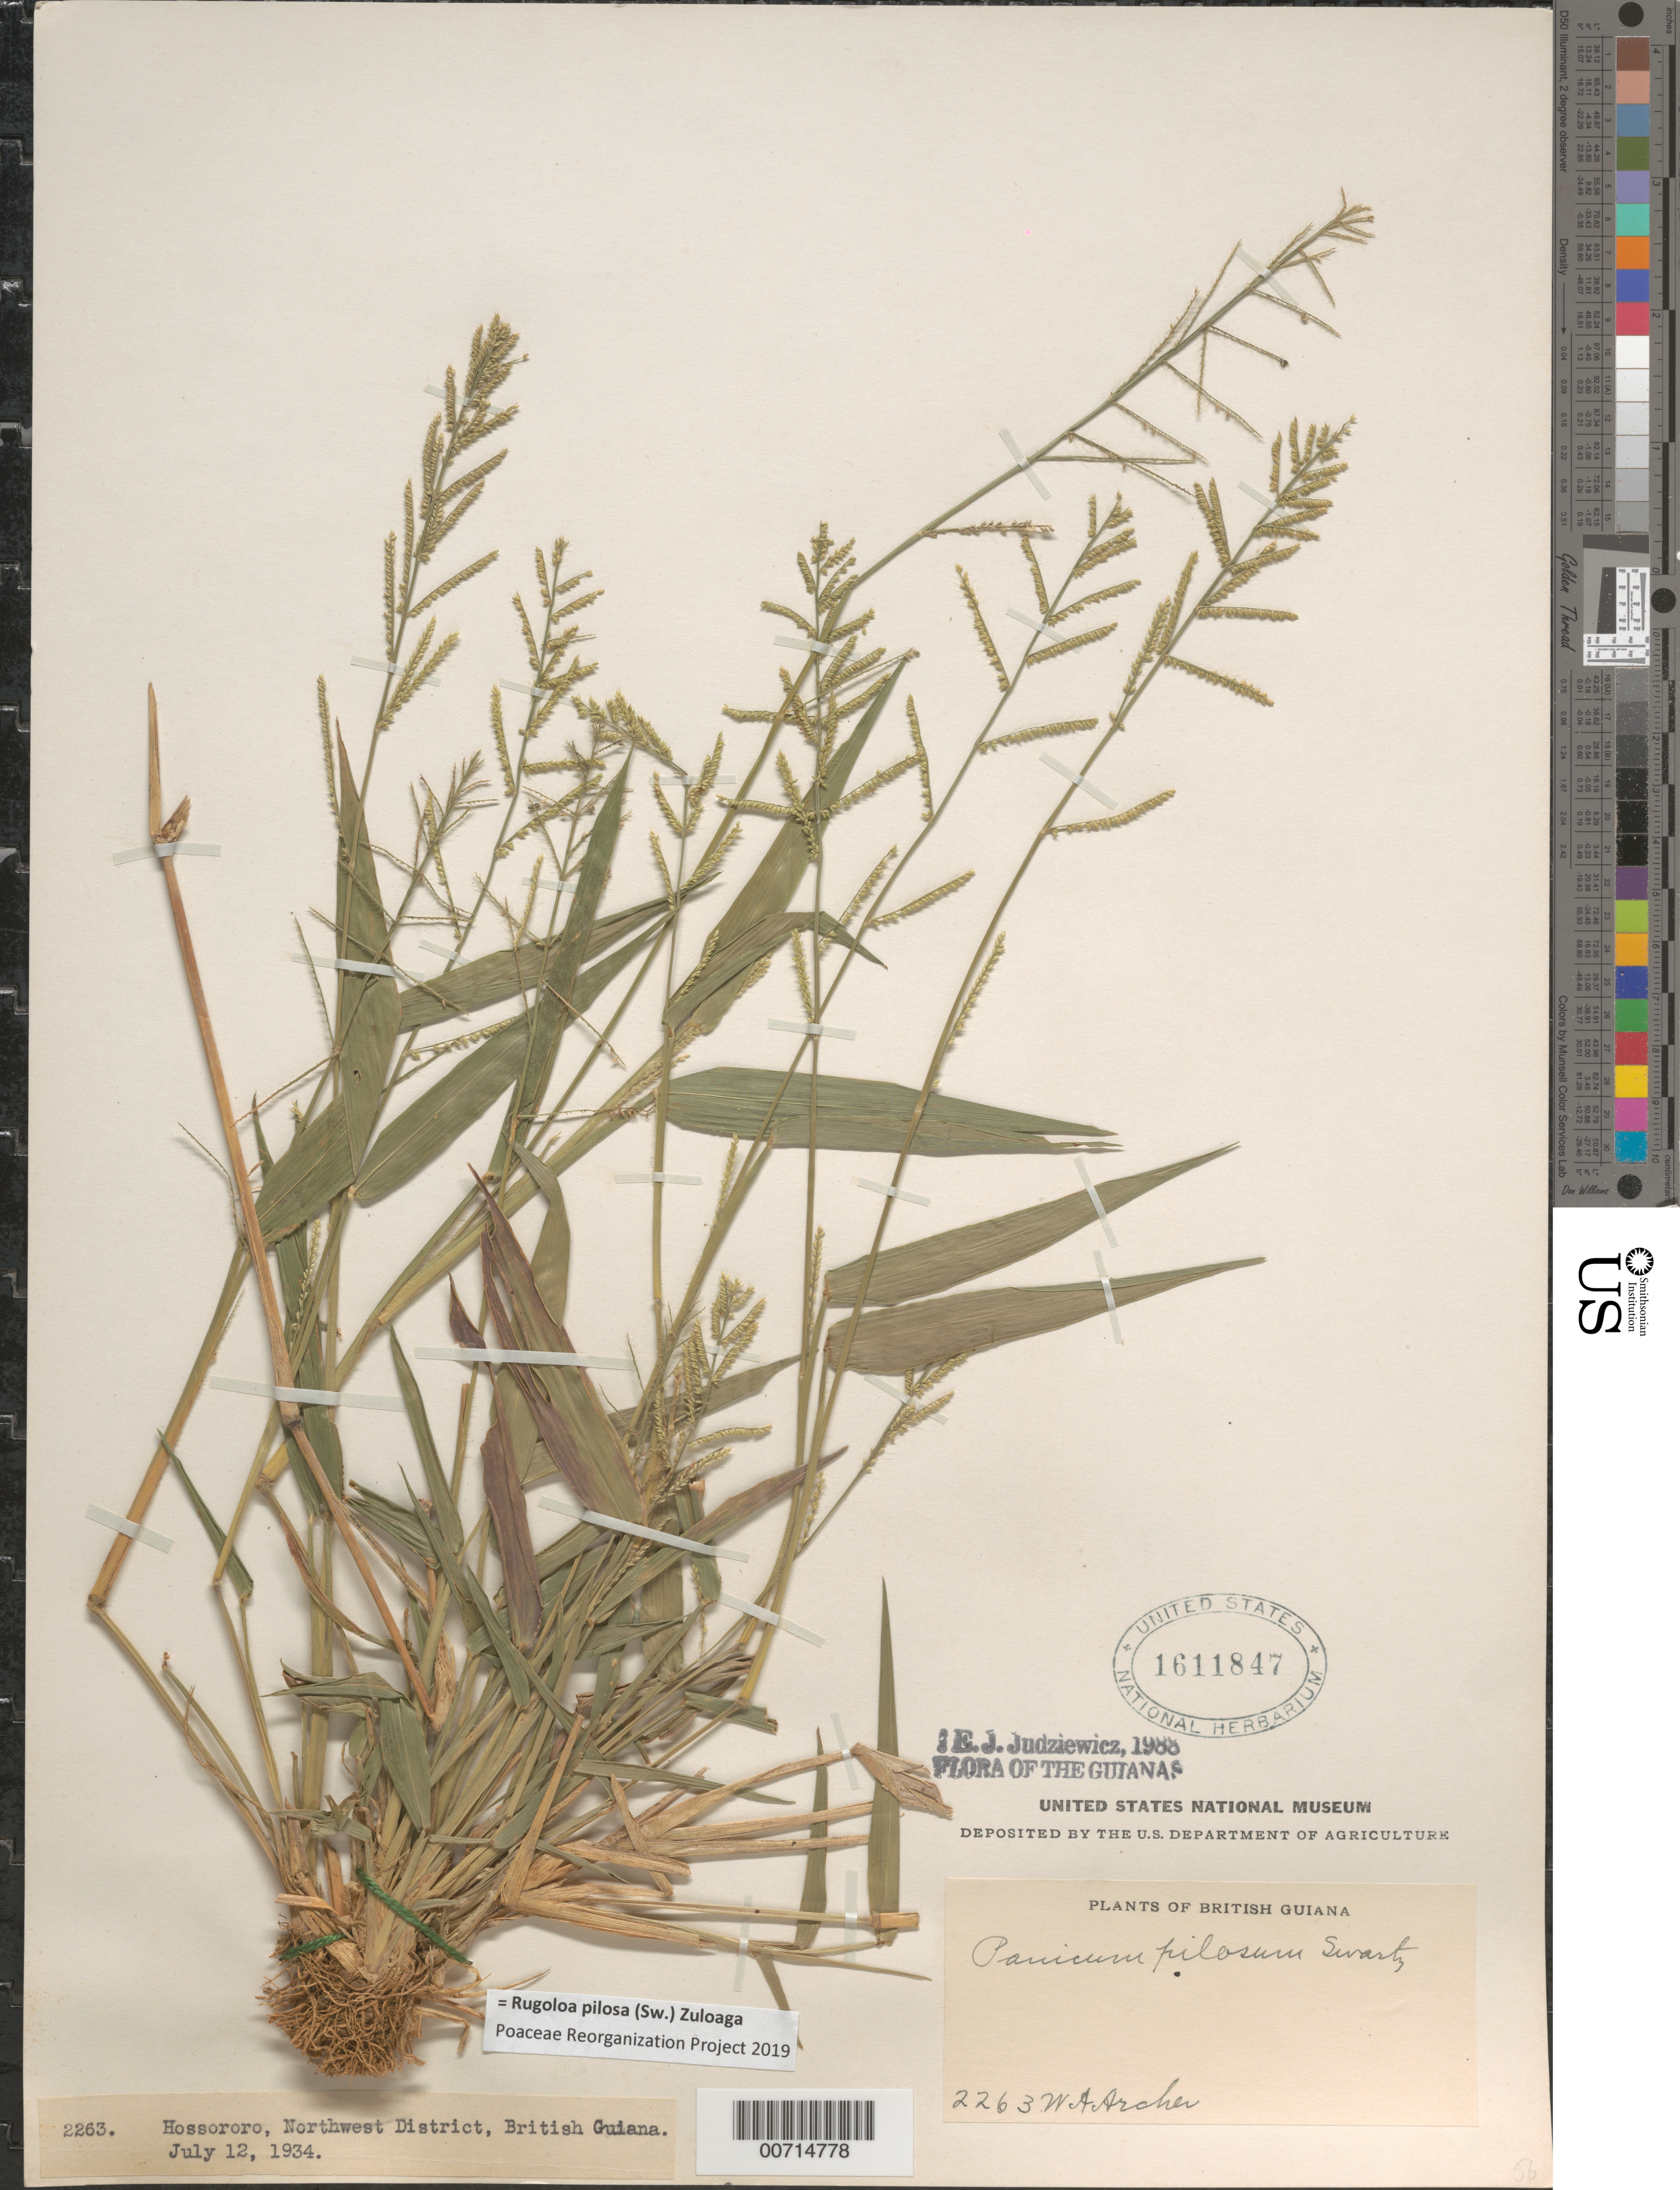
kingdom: Plantae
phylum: Tracheophyta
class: Liliopsida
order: Poales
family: Poaceae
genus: Panicum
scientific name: Panicum pilosum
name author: Sw.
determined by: Judziewicz, E. J.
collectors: W. A. Archer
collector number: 2263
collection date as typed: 12-Jul-34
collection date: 1934-07-12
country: Guyana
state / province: Barima-Waini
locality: Hosororo, NW Dist.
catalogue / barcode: US 1611847